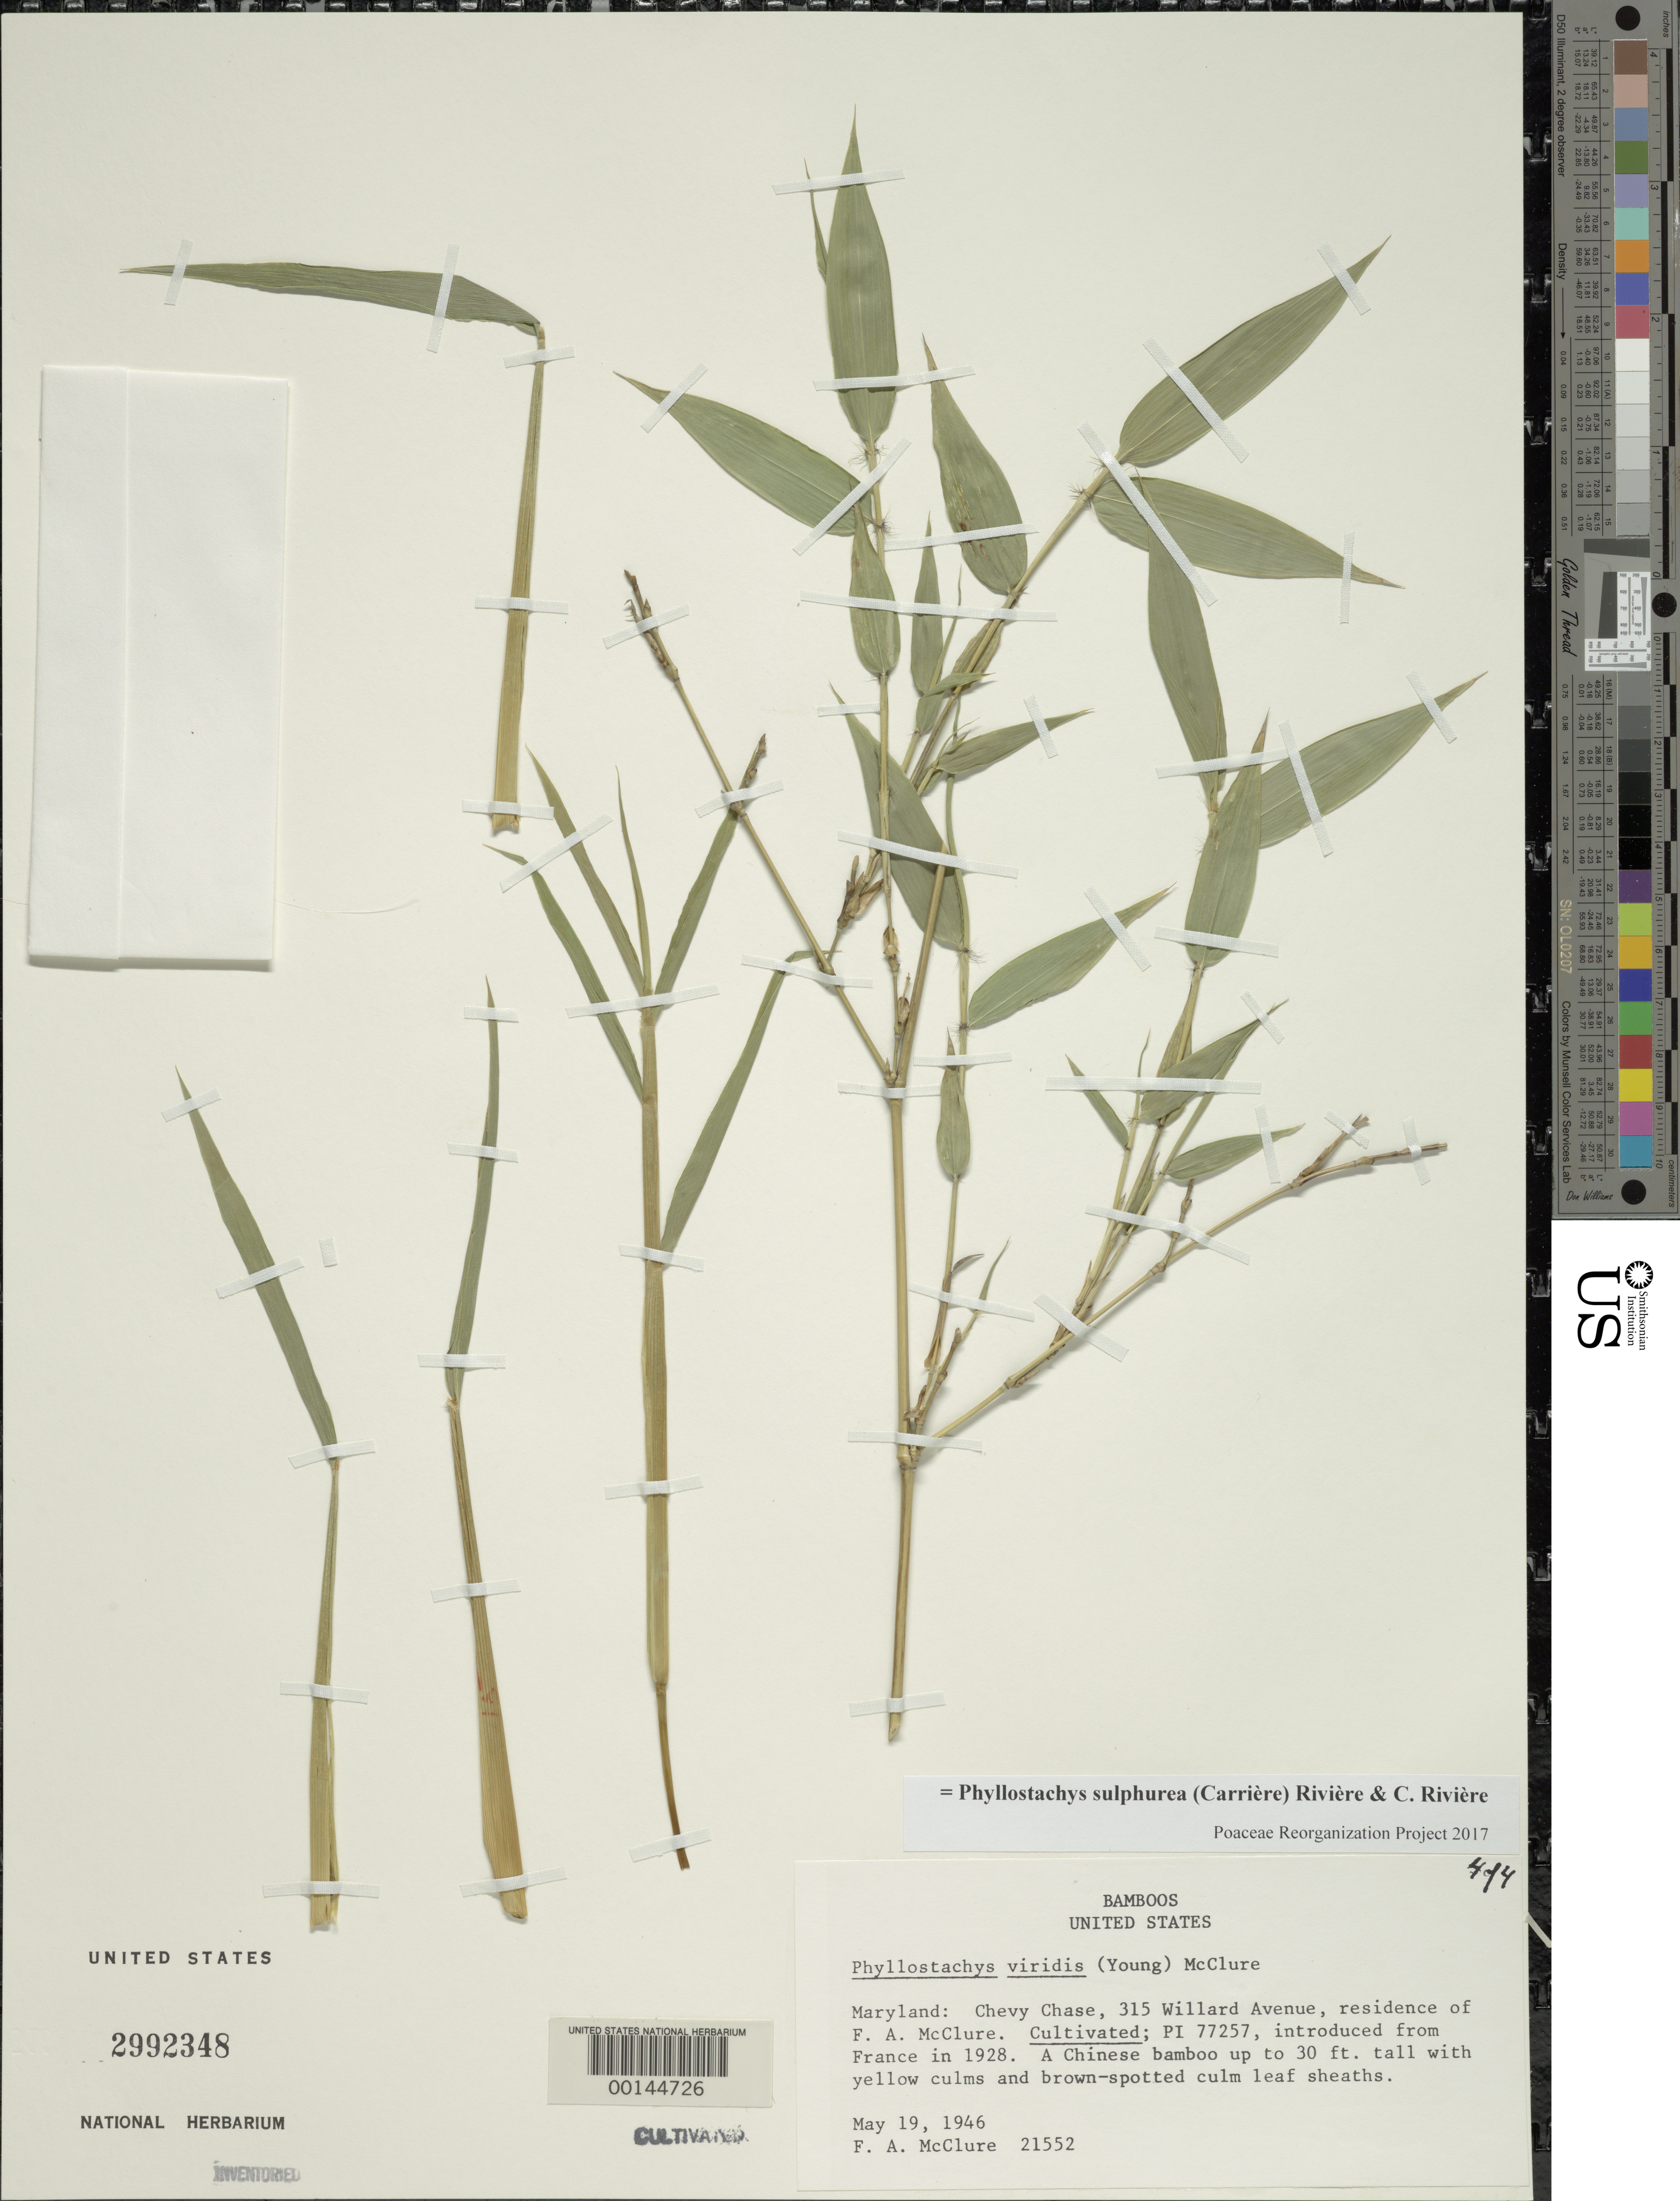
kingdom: Plantae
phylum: Tracheophyta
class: Liliopsida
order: Poales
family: Poaceae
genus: Phyllostachys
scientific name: Phyllostachys sulphurea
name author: (Carrière) Rivière & C. Rivière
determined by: Poaceae Reorganization Project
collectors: F. A. McClure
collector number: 21552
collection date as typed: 19 May 1946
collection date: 1946-05-19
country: United States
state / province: Maryland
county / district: Montgomery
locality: Chevy Chase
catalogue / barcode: US 2992348